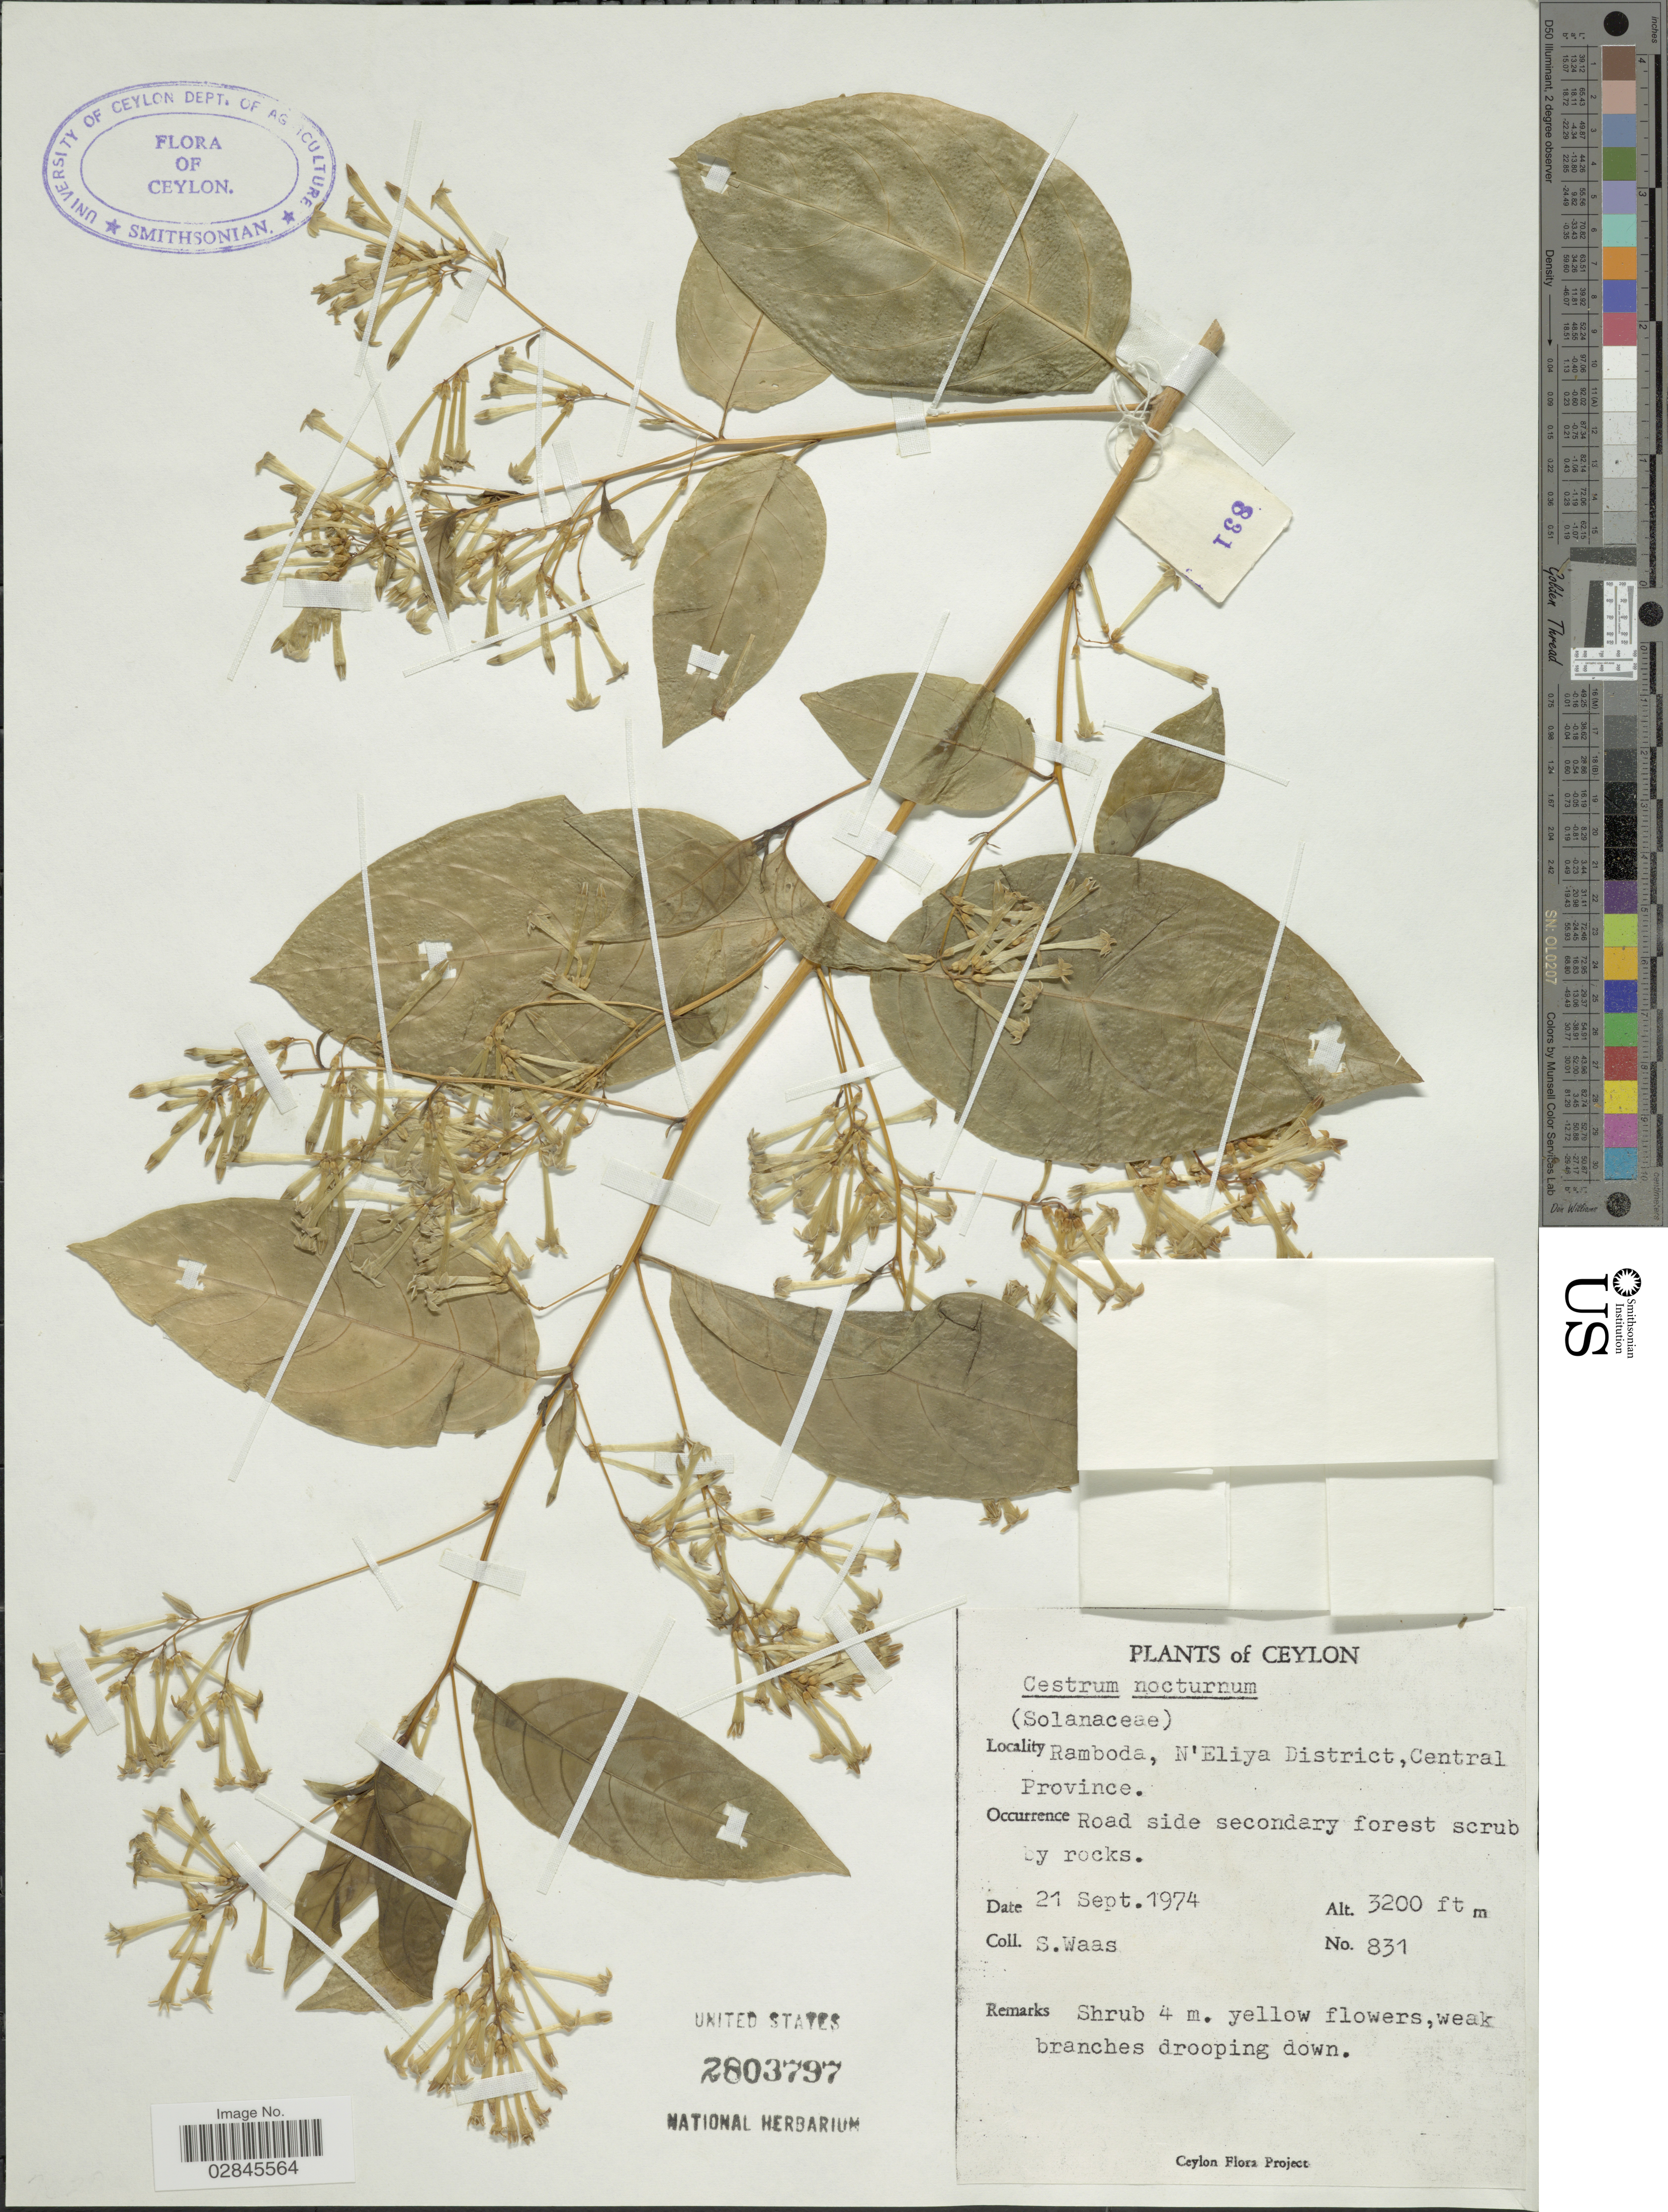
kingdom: Plantae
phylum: Tracheophyta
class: Magnoliopsida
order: Solanales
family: Solanaceae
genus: Cestrum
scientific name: Cestrum nocturnum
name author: L.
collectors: S. Waas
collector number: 831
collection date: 1974-09-21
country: Sri Lanka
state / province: Central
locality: Ceylon. Ramboda, N'Eliya District.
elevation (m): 975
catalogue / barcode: US 2803797